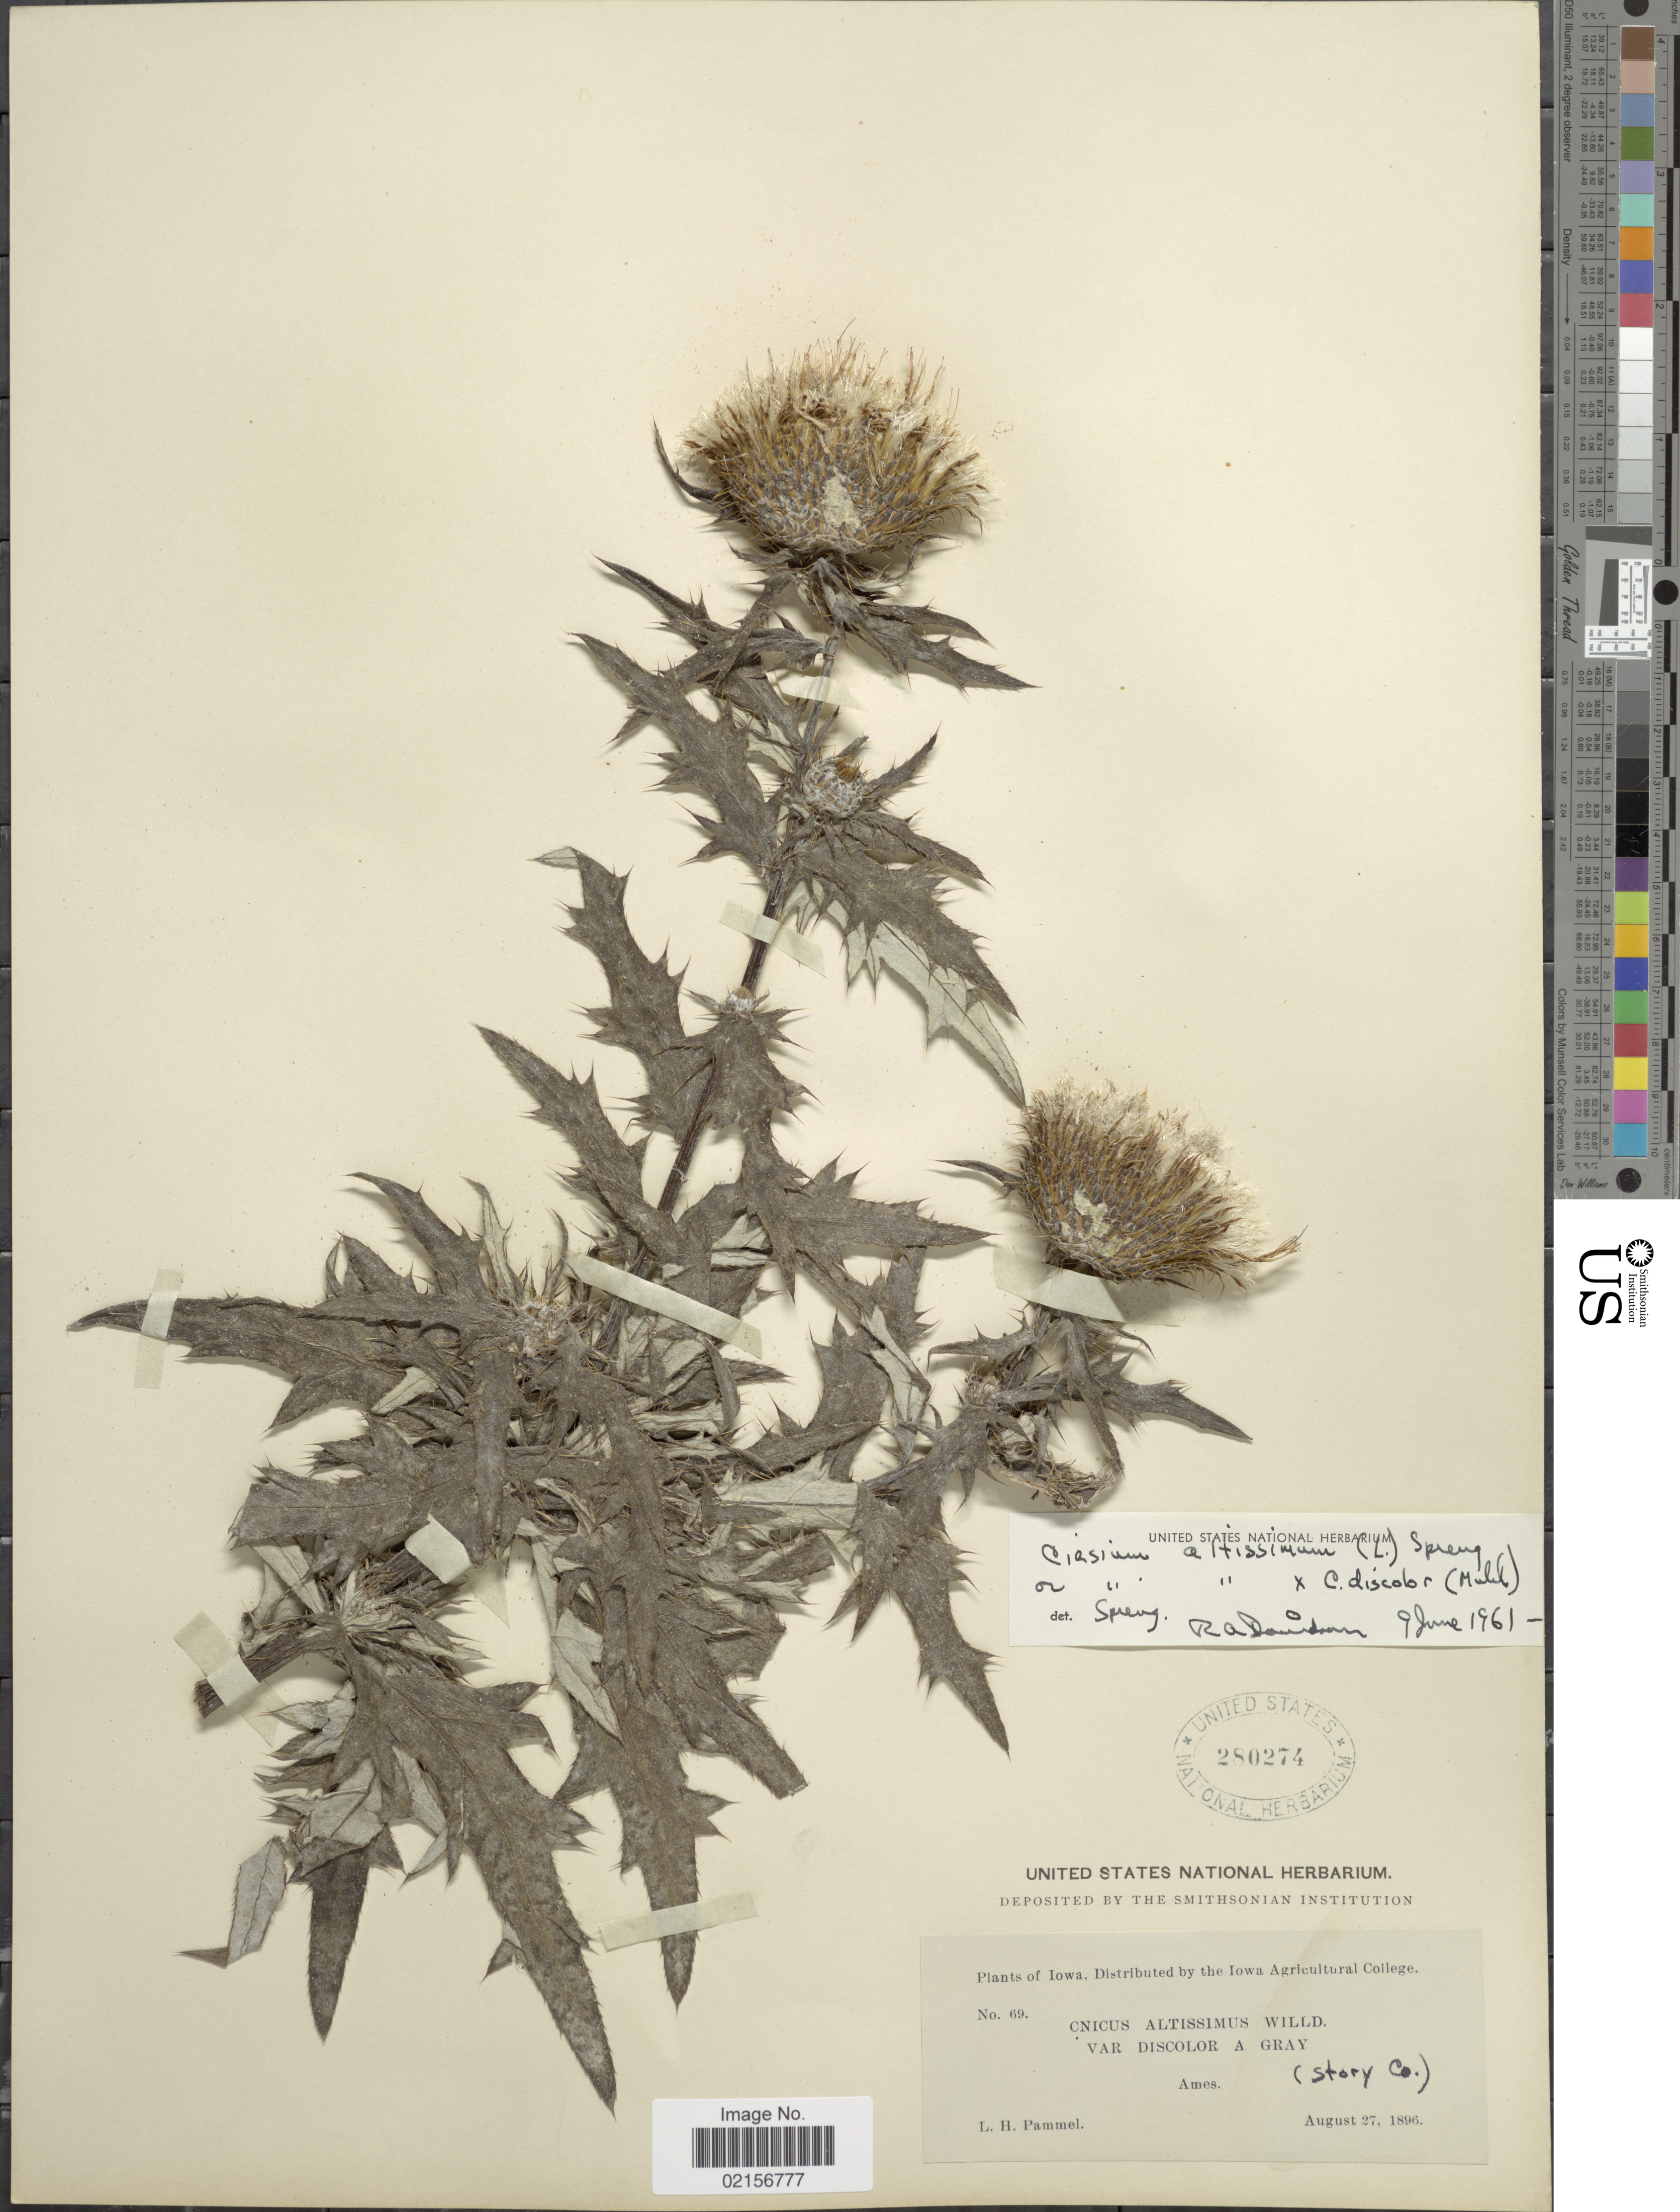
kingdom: Plantae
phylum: Tracheophyta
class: Magnoliopsida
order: Asterales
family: Asteraceae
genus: Cirsium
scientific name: Cirsium discolor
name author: (Muhl. ex Willd.) Spreng.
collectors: L. Pammel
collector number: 69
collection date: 1896-08-27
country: United States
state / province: Iowa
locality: Ames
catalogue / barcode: US 280274